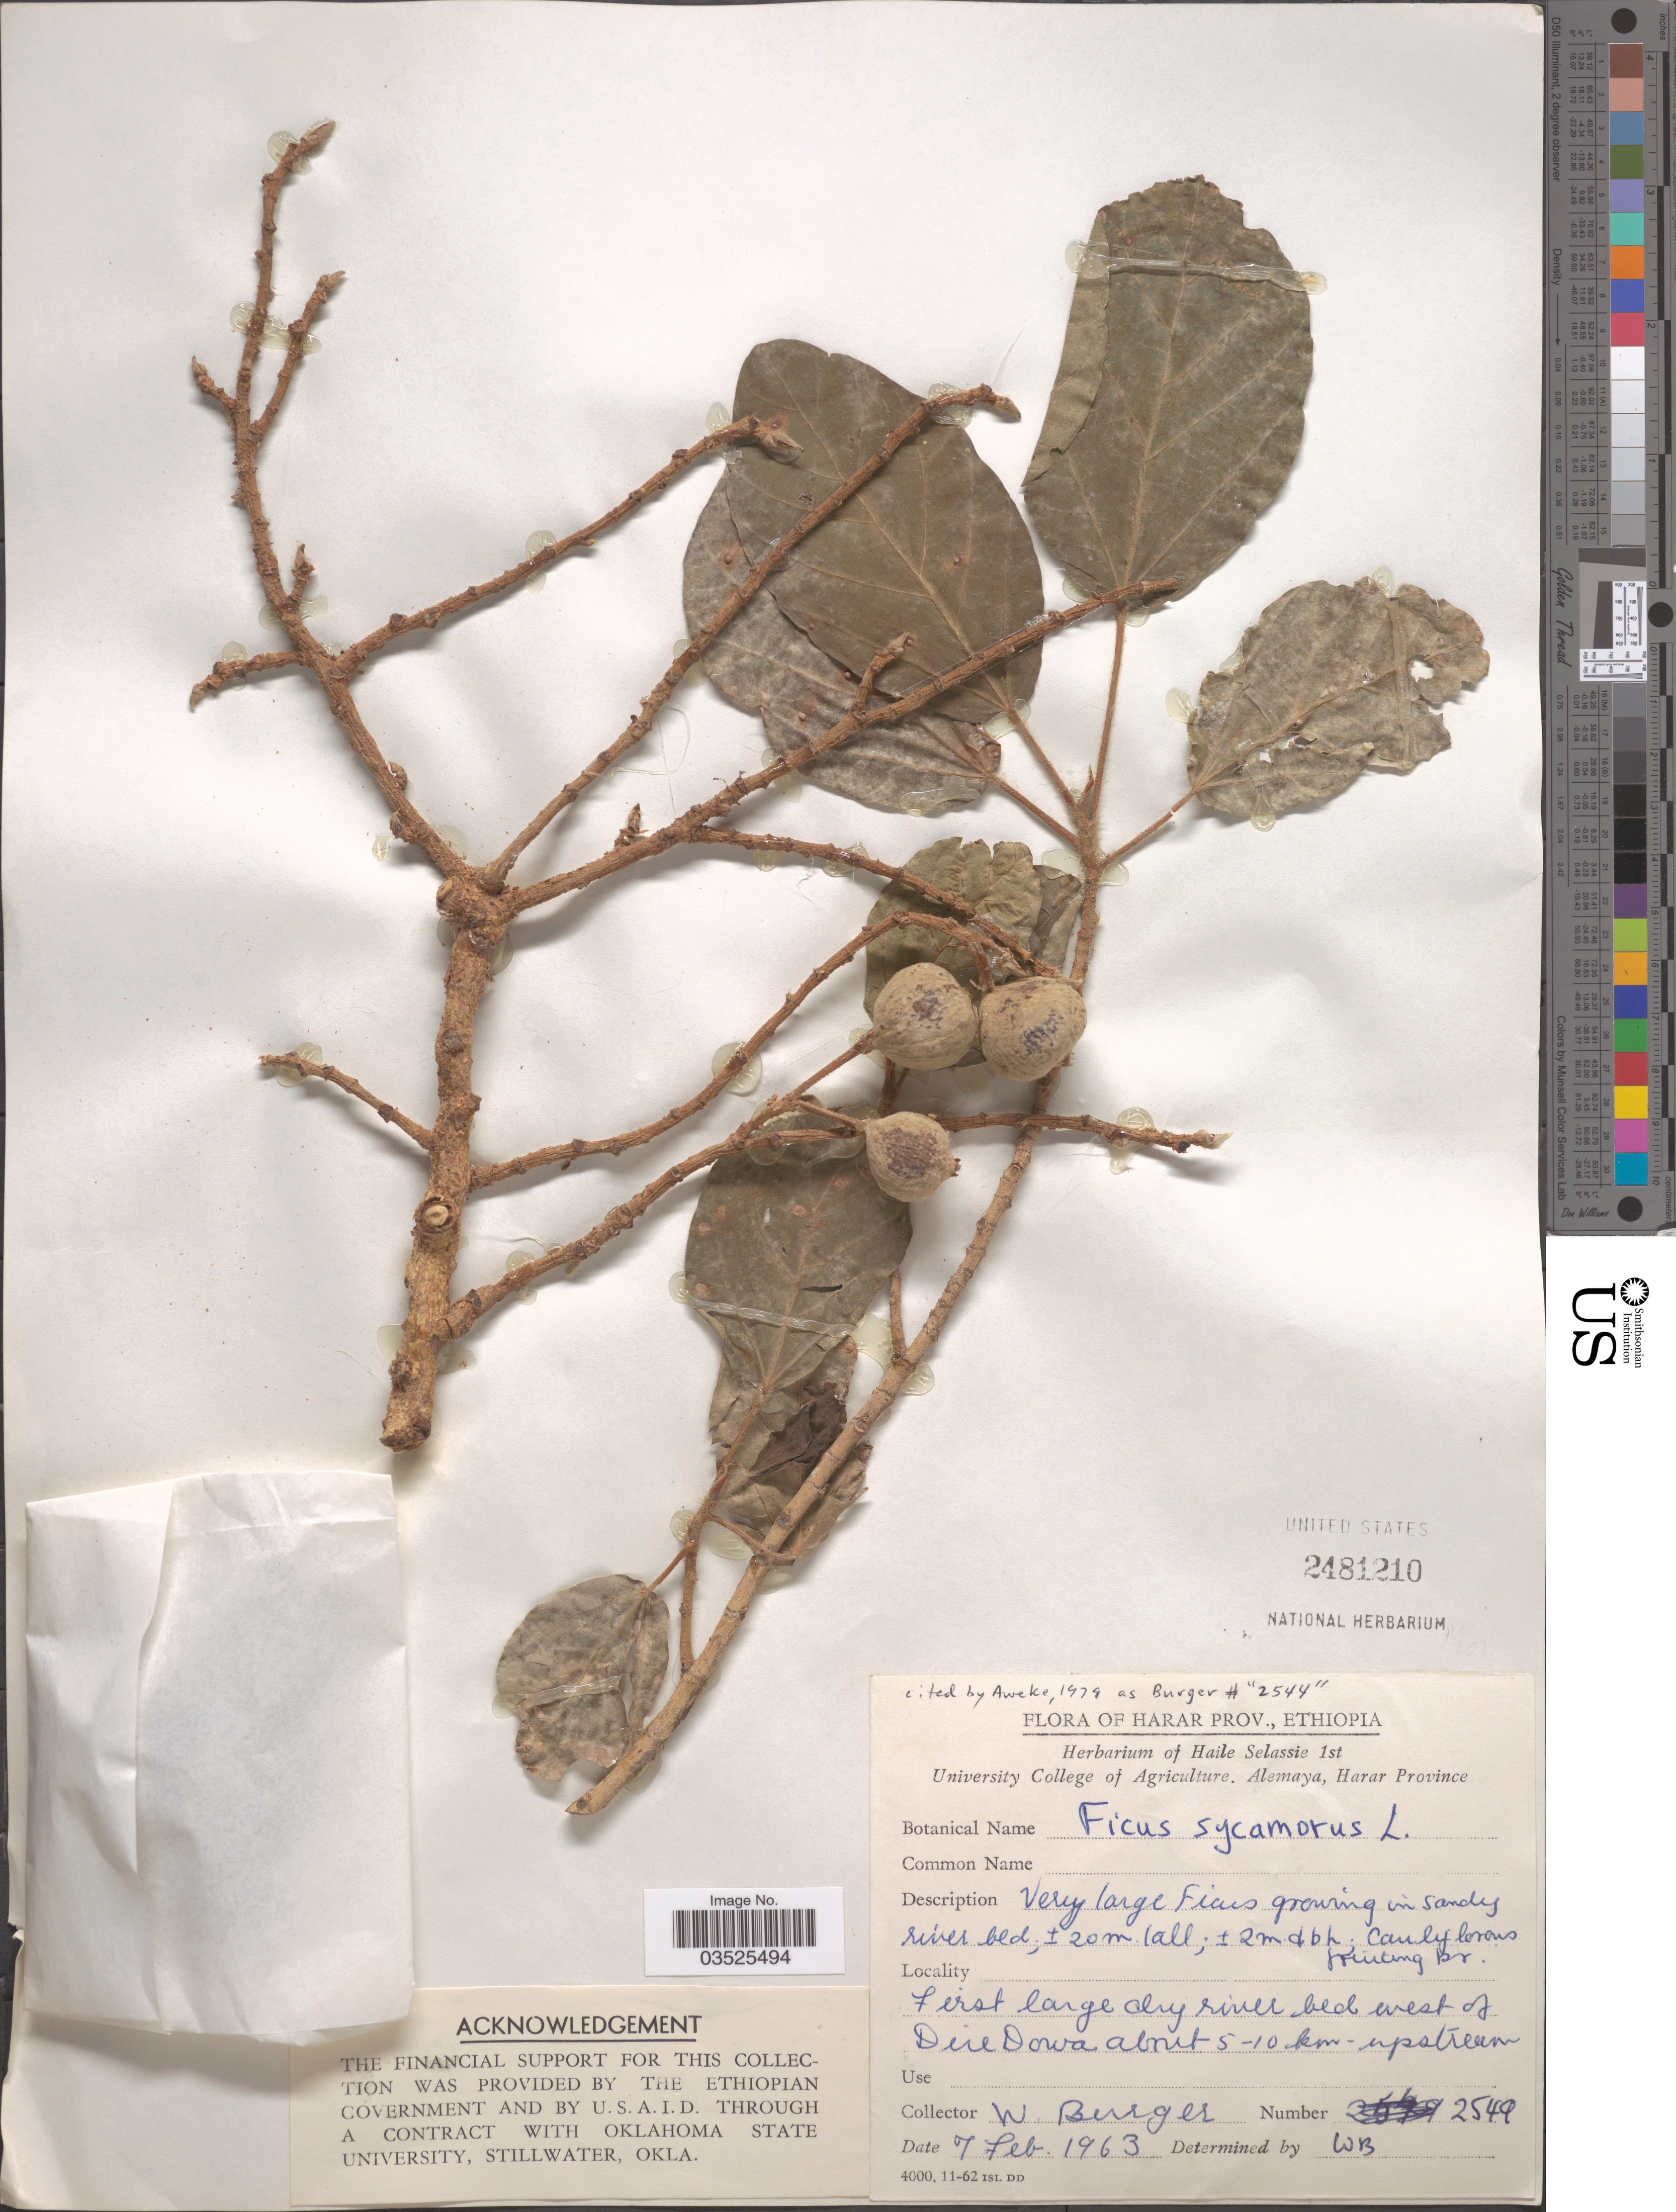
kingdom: Plantae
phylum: Tracheophyta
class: Magnoliopsida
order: Rosales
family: Moraceae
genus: Ficus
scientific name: Ficus sycomorus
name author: L.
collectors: W. Burger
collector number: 2549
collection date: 1963-02-07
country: Ethiopia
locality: Harar Prov., First large dry river bed west of Dire Dawa about 5-10 km. upstream.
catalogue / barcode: US 2481210